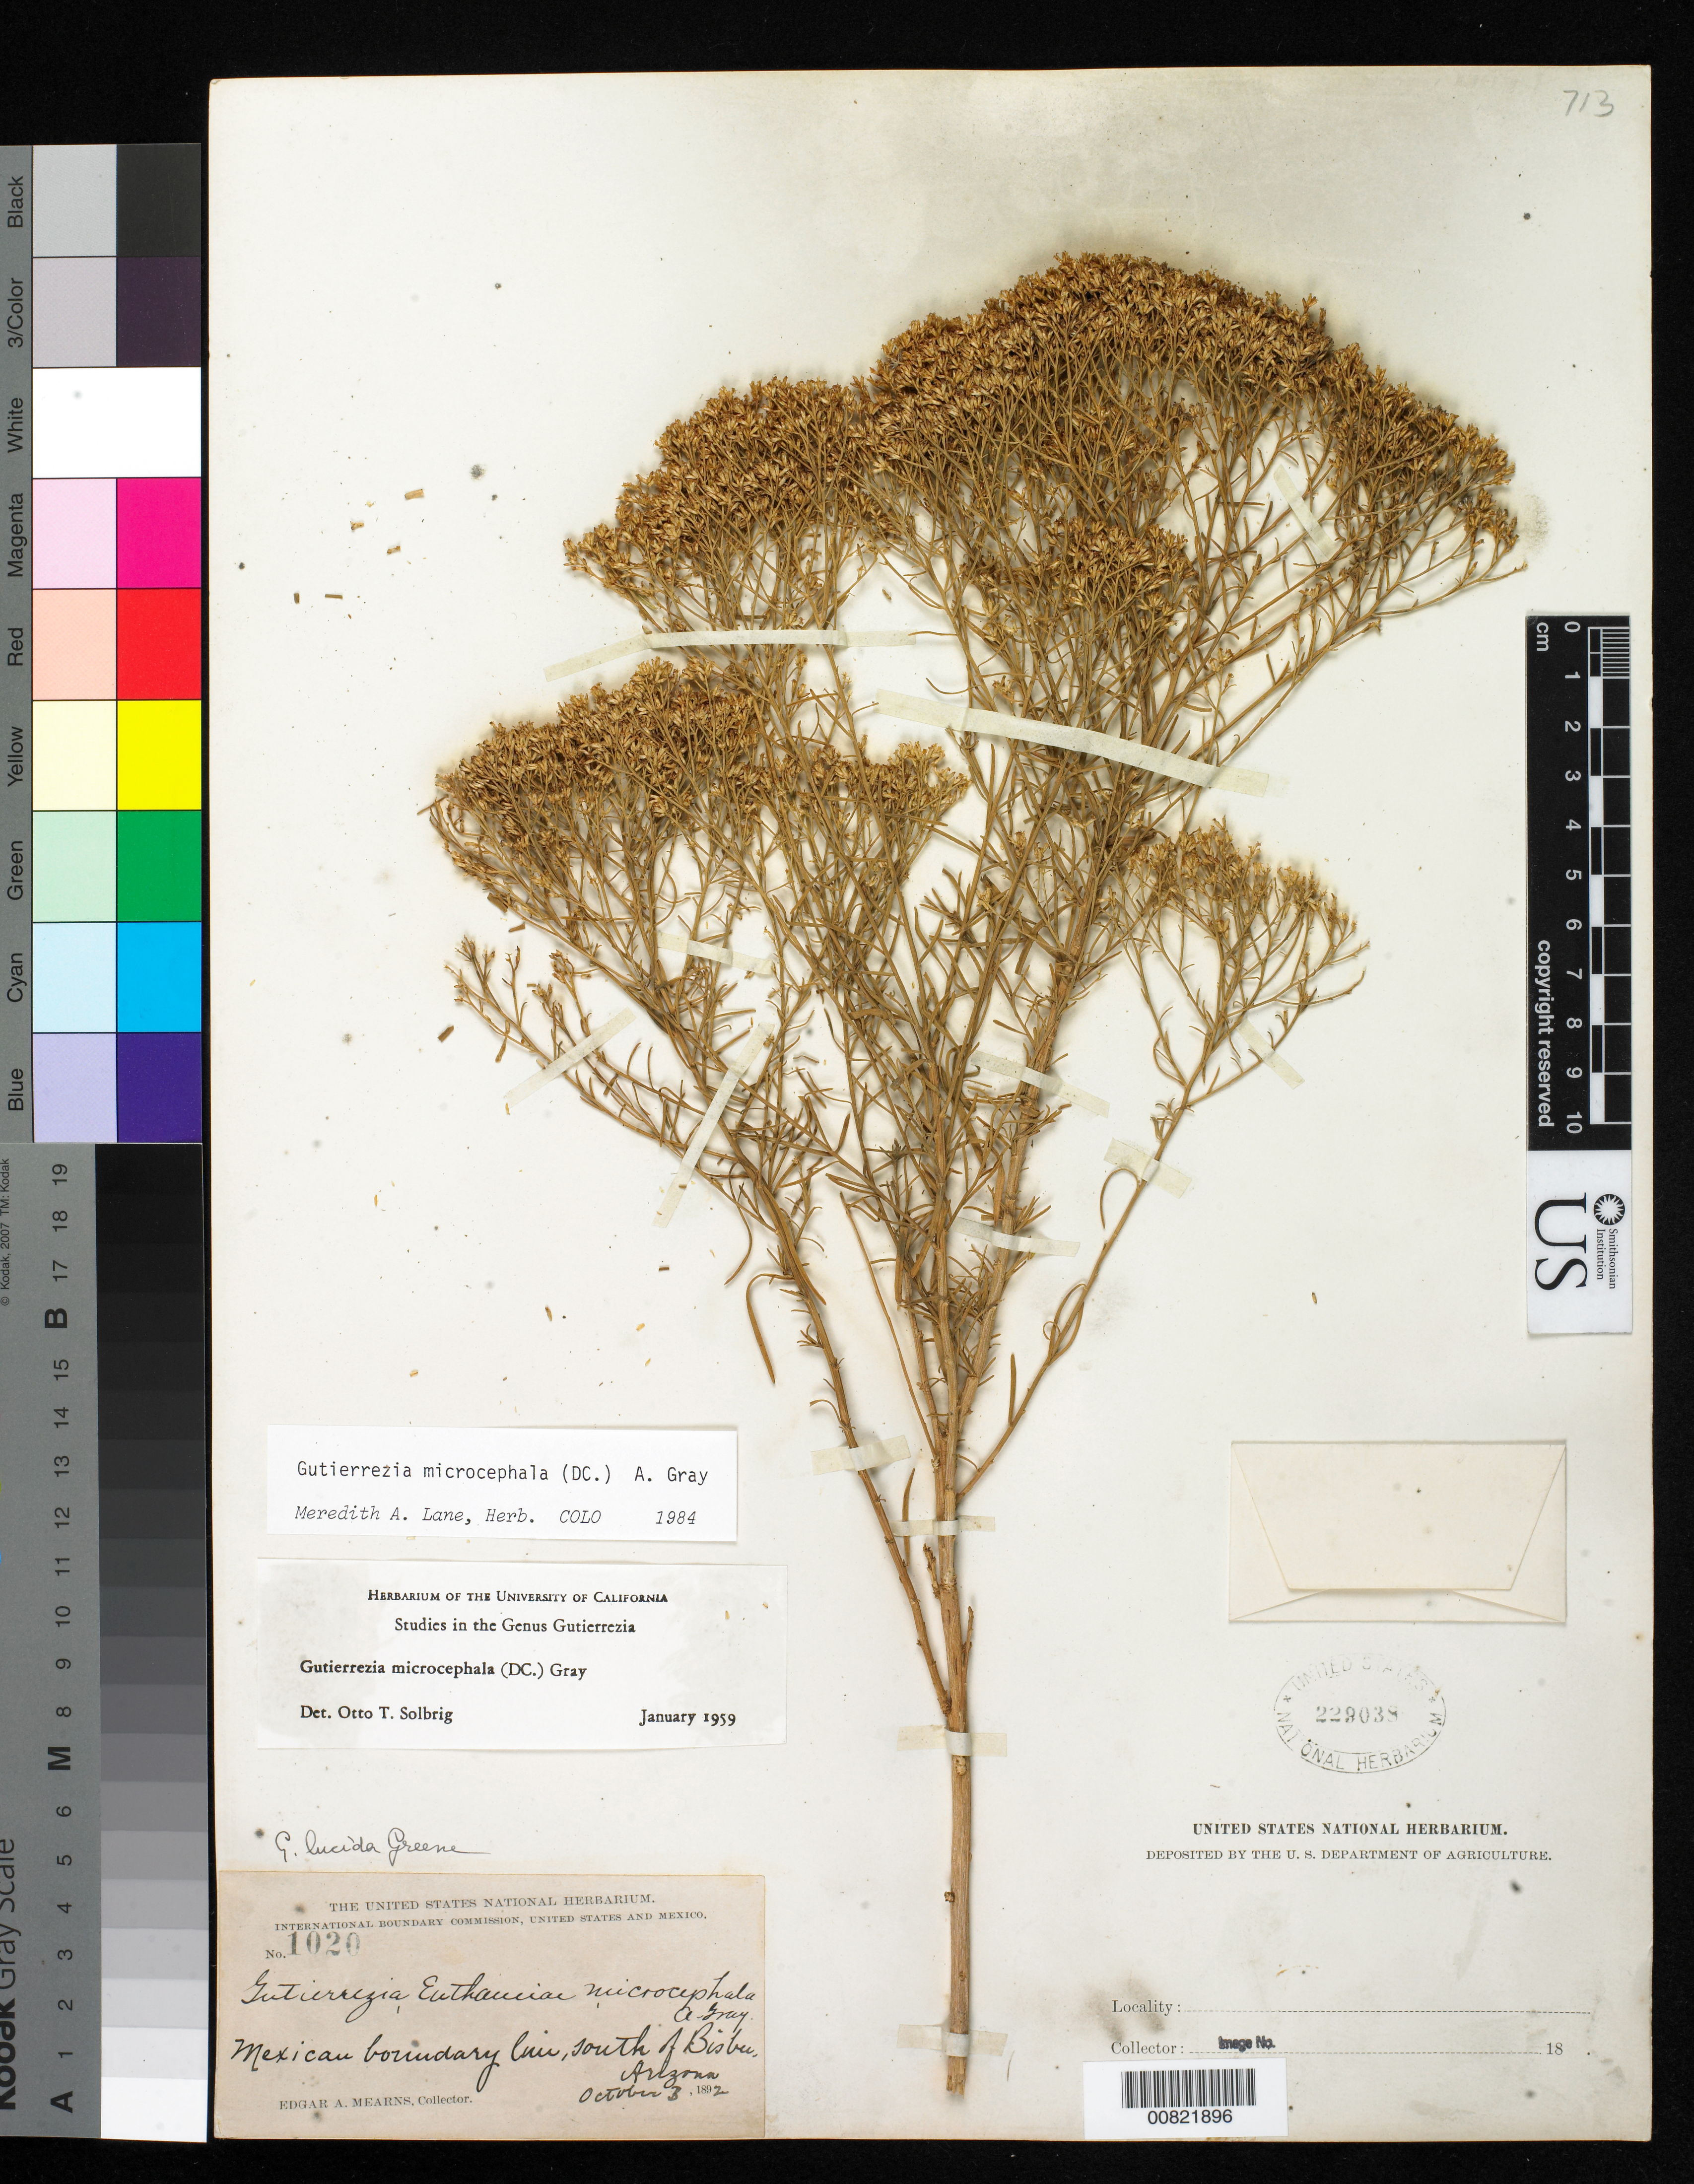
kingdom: Plantae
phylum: Tracheophyta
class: Magnoliopsida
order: Asterales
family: Asteraceae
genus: Gutierrezia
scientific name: Gutierrezia microcephala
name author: (DC.) A. Gray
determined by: Lane, M. A.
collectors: E. A. Mearns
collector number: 1020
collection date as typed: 03 Oct 1892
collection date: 1892-10-03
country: United States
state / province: Arizona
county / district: Cochise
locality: Mexican Boundary Line, S of Bisbee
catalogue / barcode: US 229038